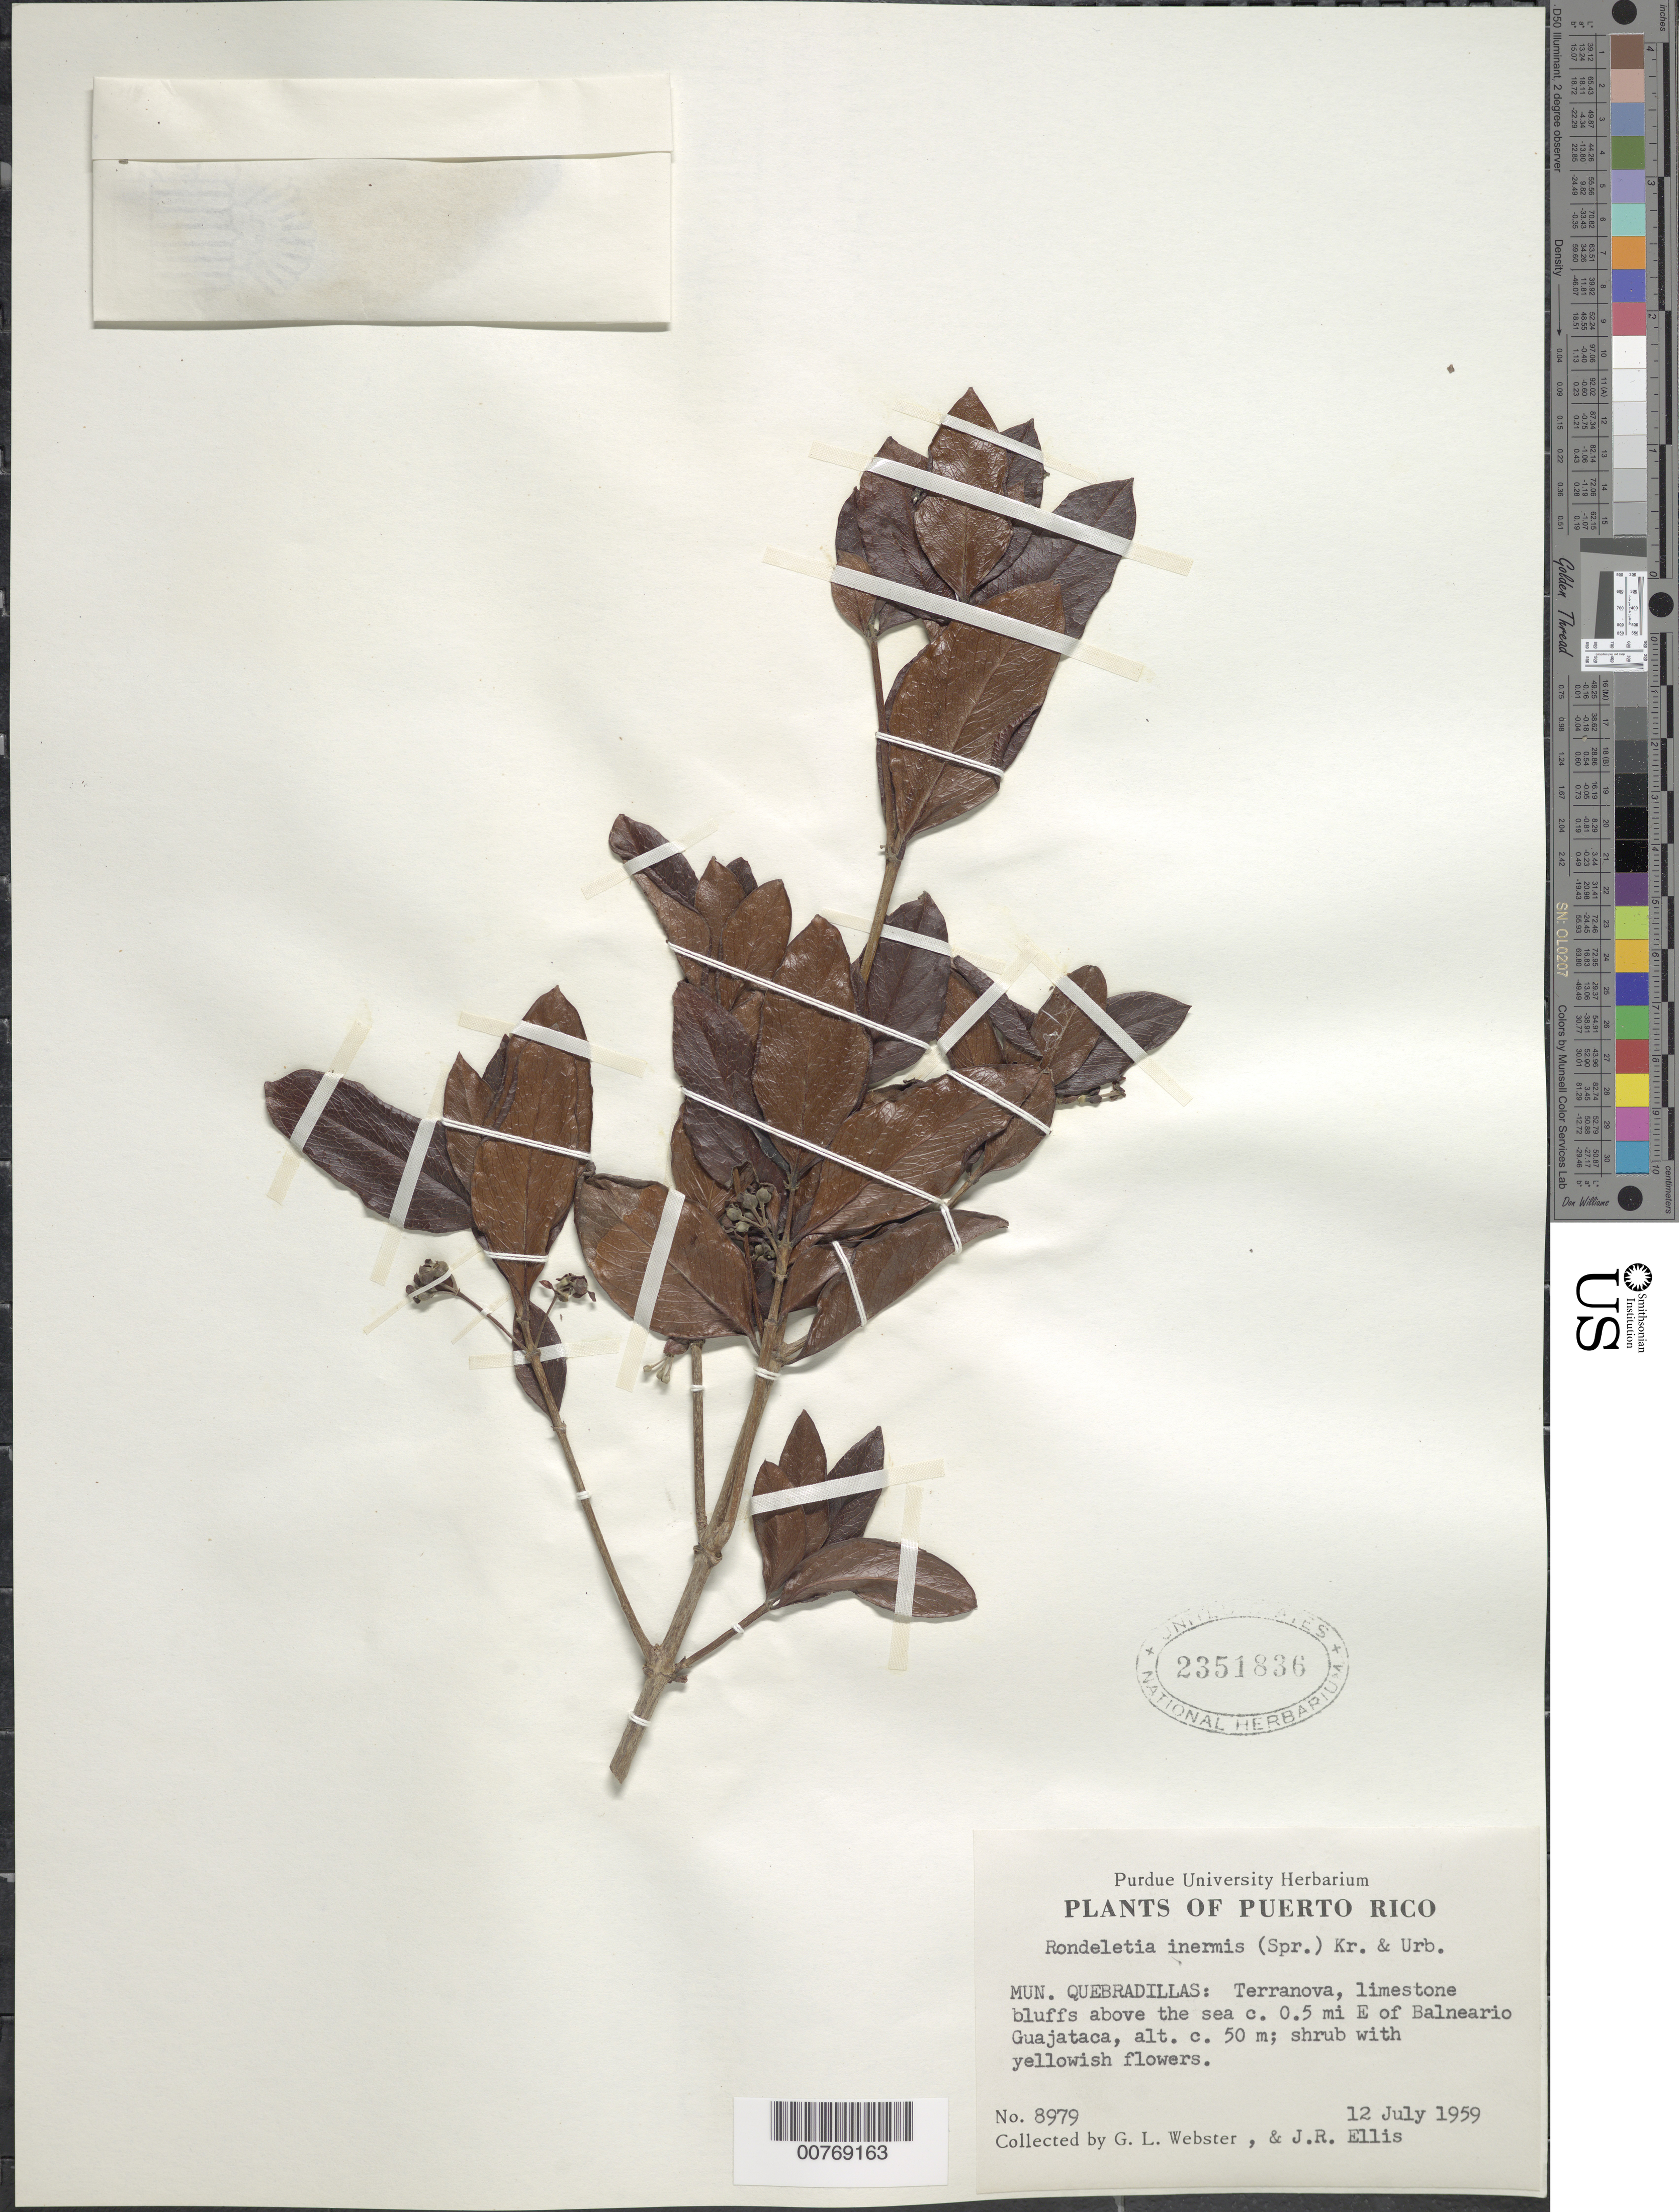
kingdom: Plantae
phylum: Tracheophyta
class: Magnoliopsida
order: Gentianales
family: Rubiaceae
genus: Rondeletia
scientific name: Rondeletia inermis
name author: (Spreng.) Krug & Urb.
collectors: G. L. Webster & J. R. Ellis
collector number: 8979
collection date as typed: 12 Jul 1959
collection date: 1959-07-12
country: Puerto Rico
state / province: Quebradillas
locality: Terranova, limestone bluffs above the sea, ca. 0.5 mi E of Balneario Guajataca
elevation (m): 50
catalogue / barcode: US 2351836